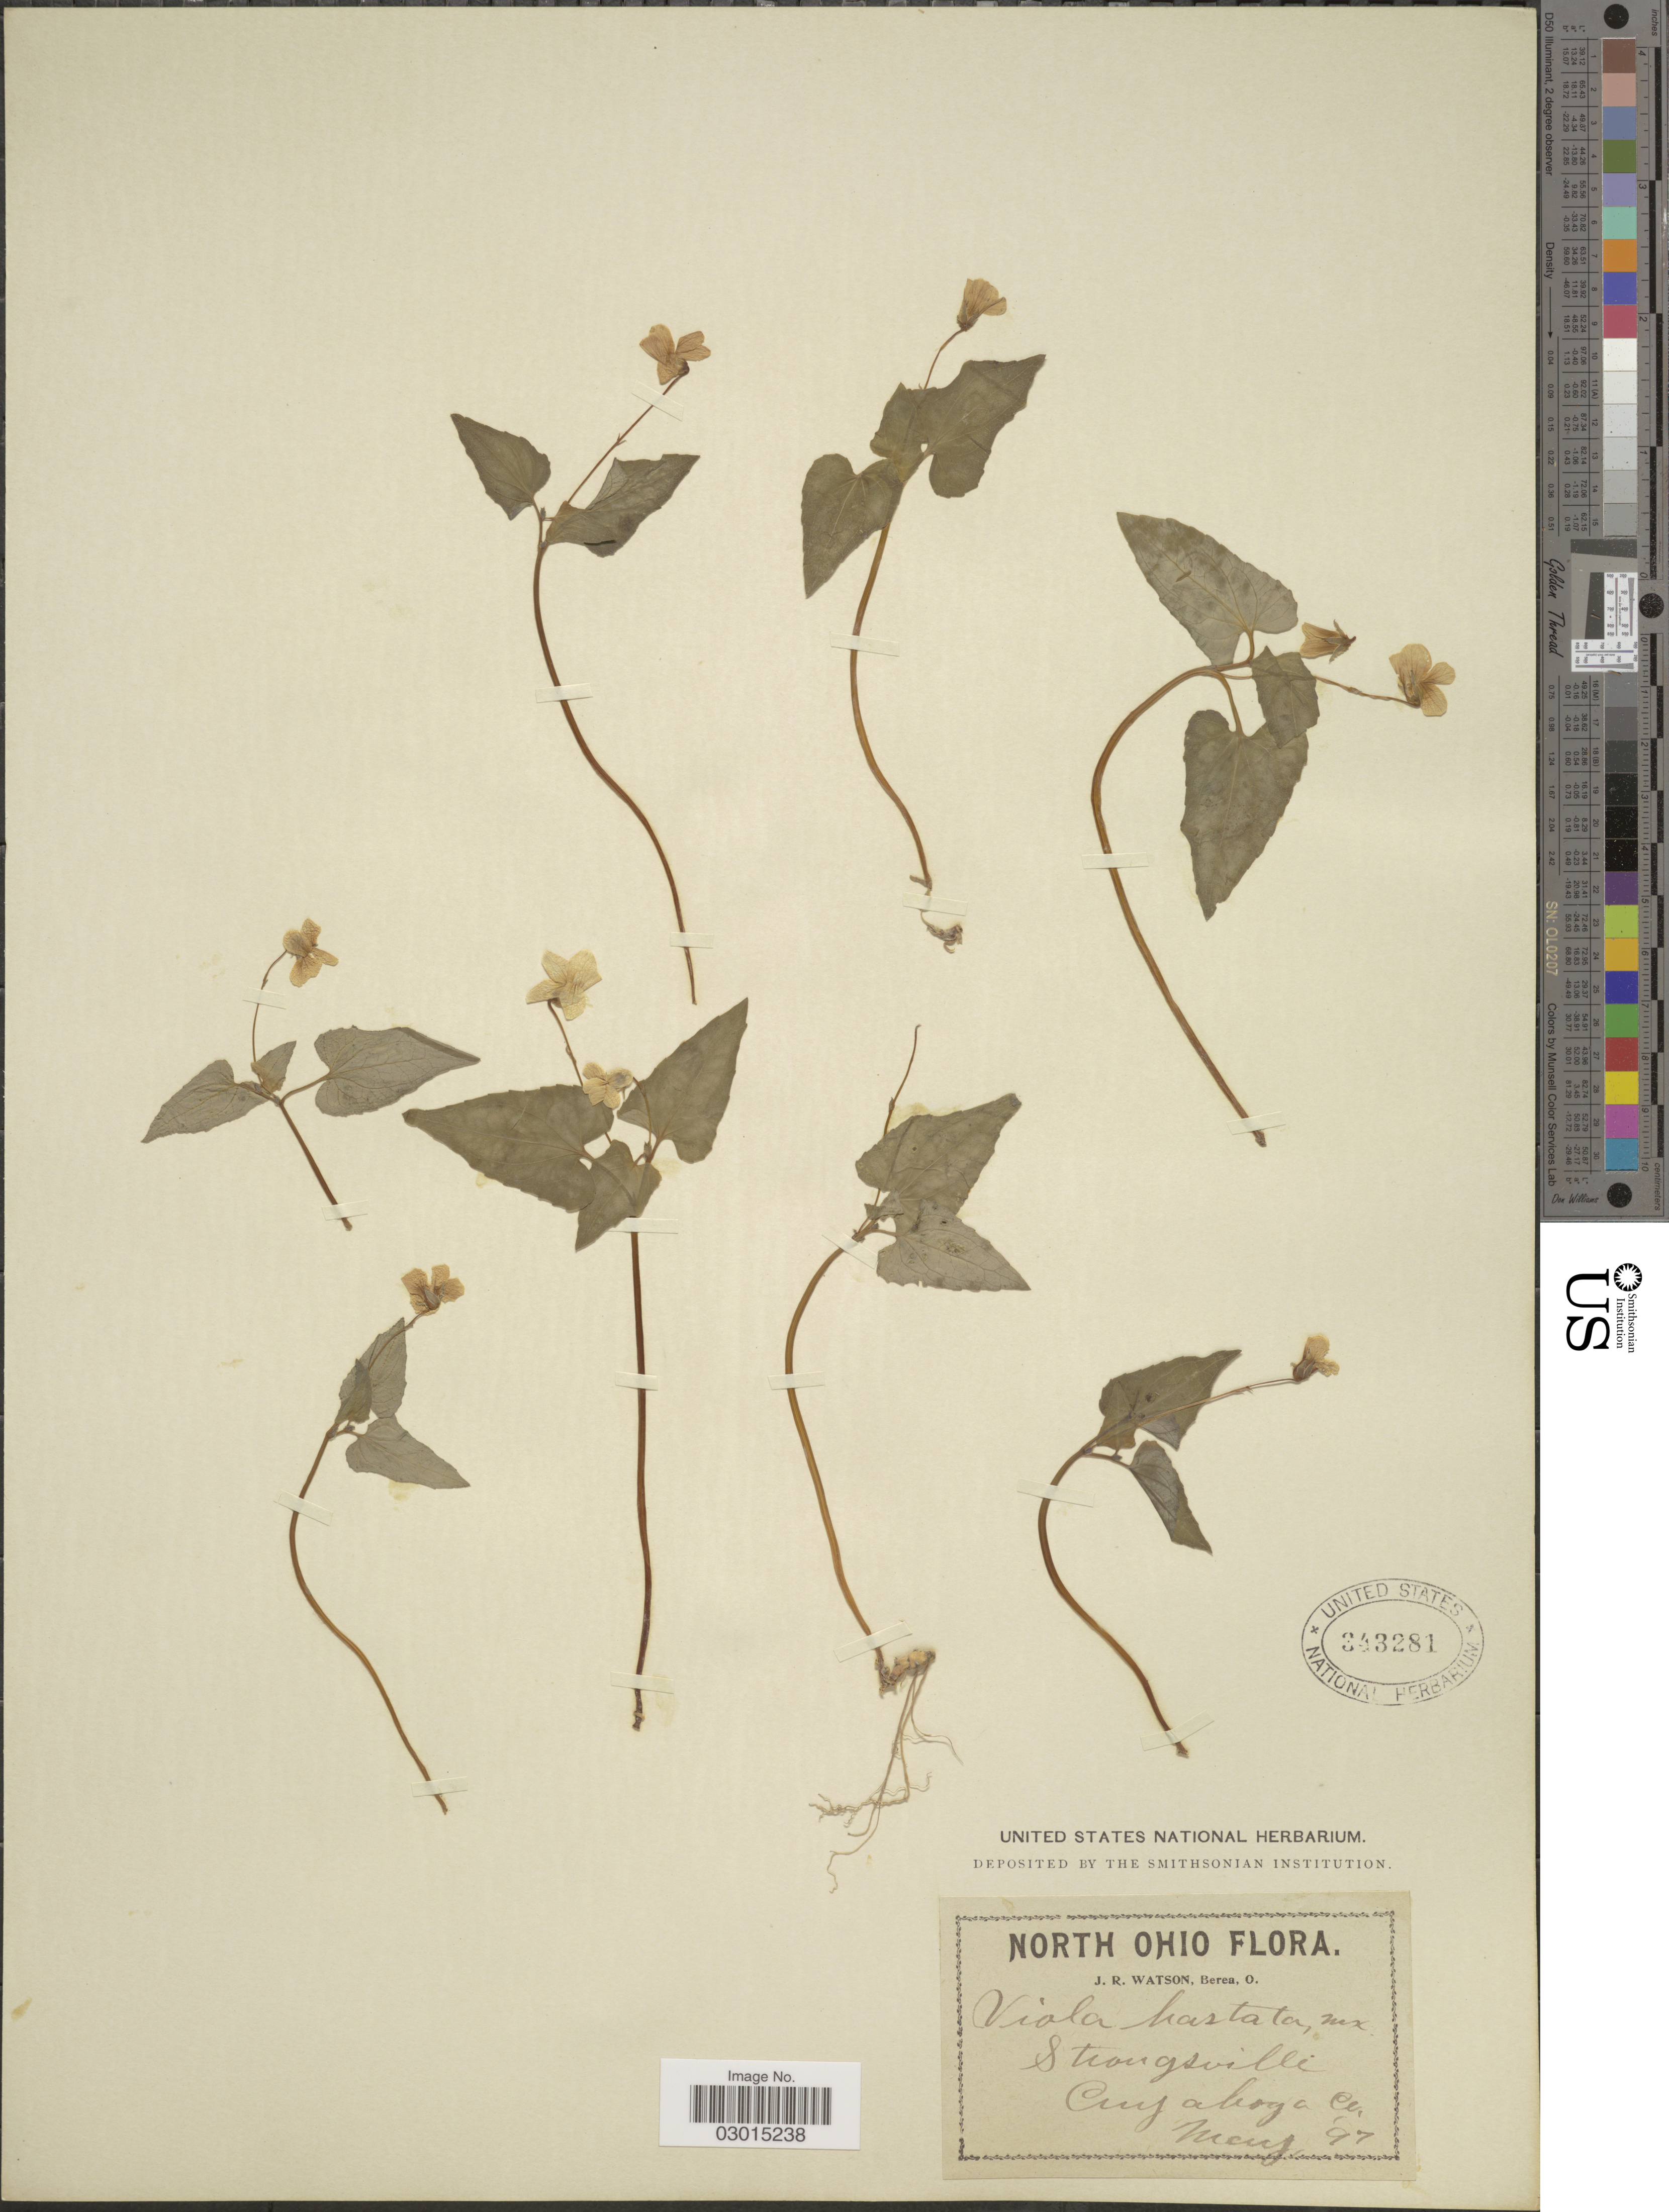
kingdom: Plantae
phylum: Tracheophyta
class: Magnoliopsida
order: Malpighiales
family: Violaceae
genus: Viola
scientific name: Viola hastata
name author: Michx.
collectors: J. R. Watson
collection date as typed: Transcribed d/m/y: /5/97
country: United States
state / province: Ohio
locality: North Ohio. Strongsville. Cuyahoga Co.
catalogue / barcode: US 343281